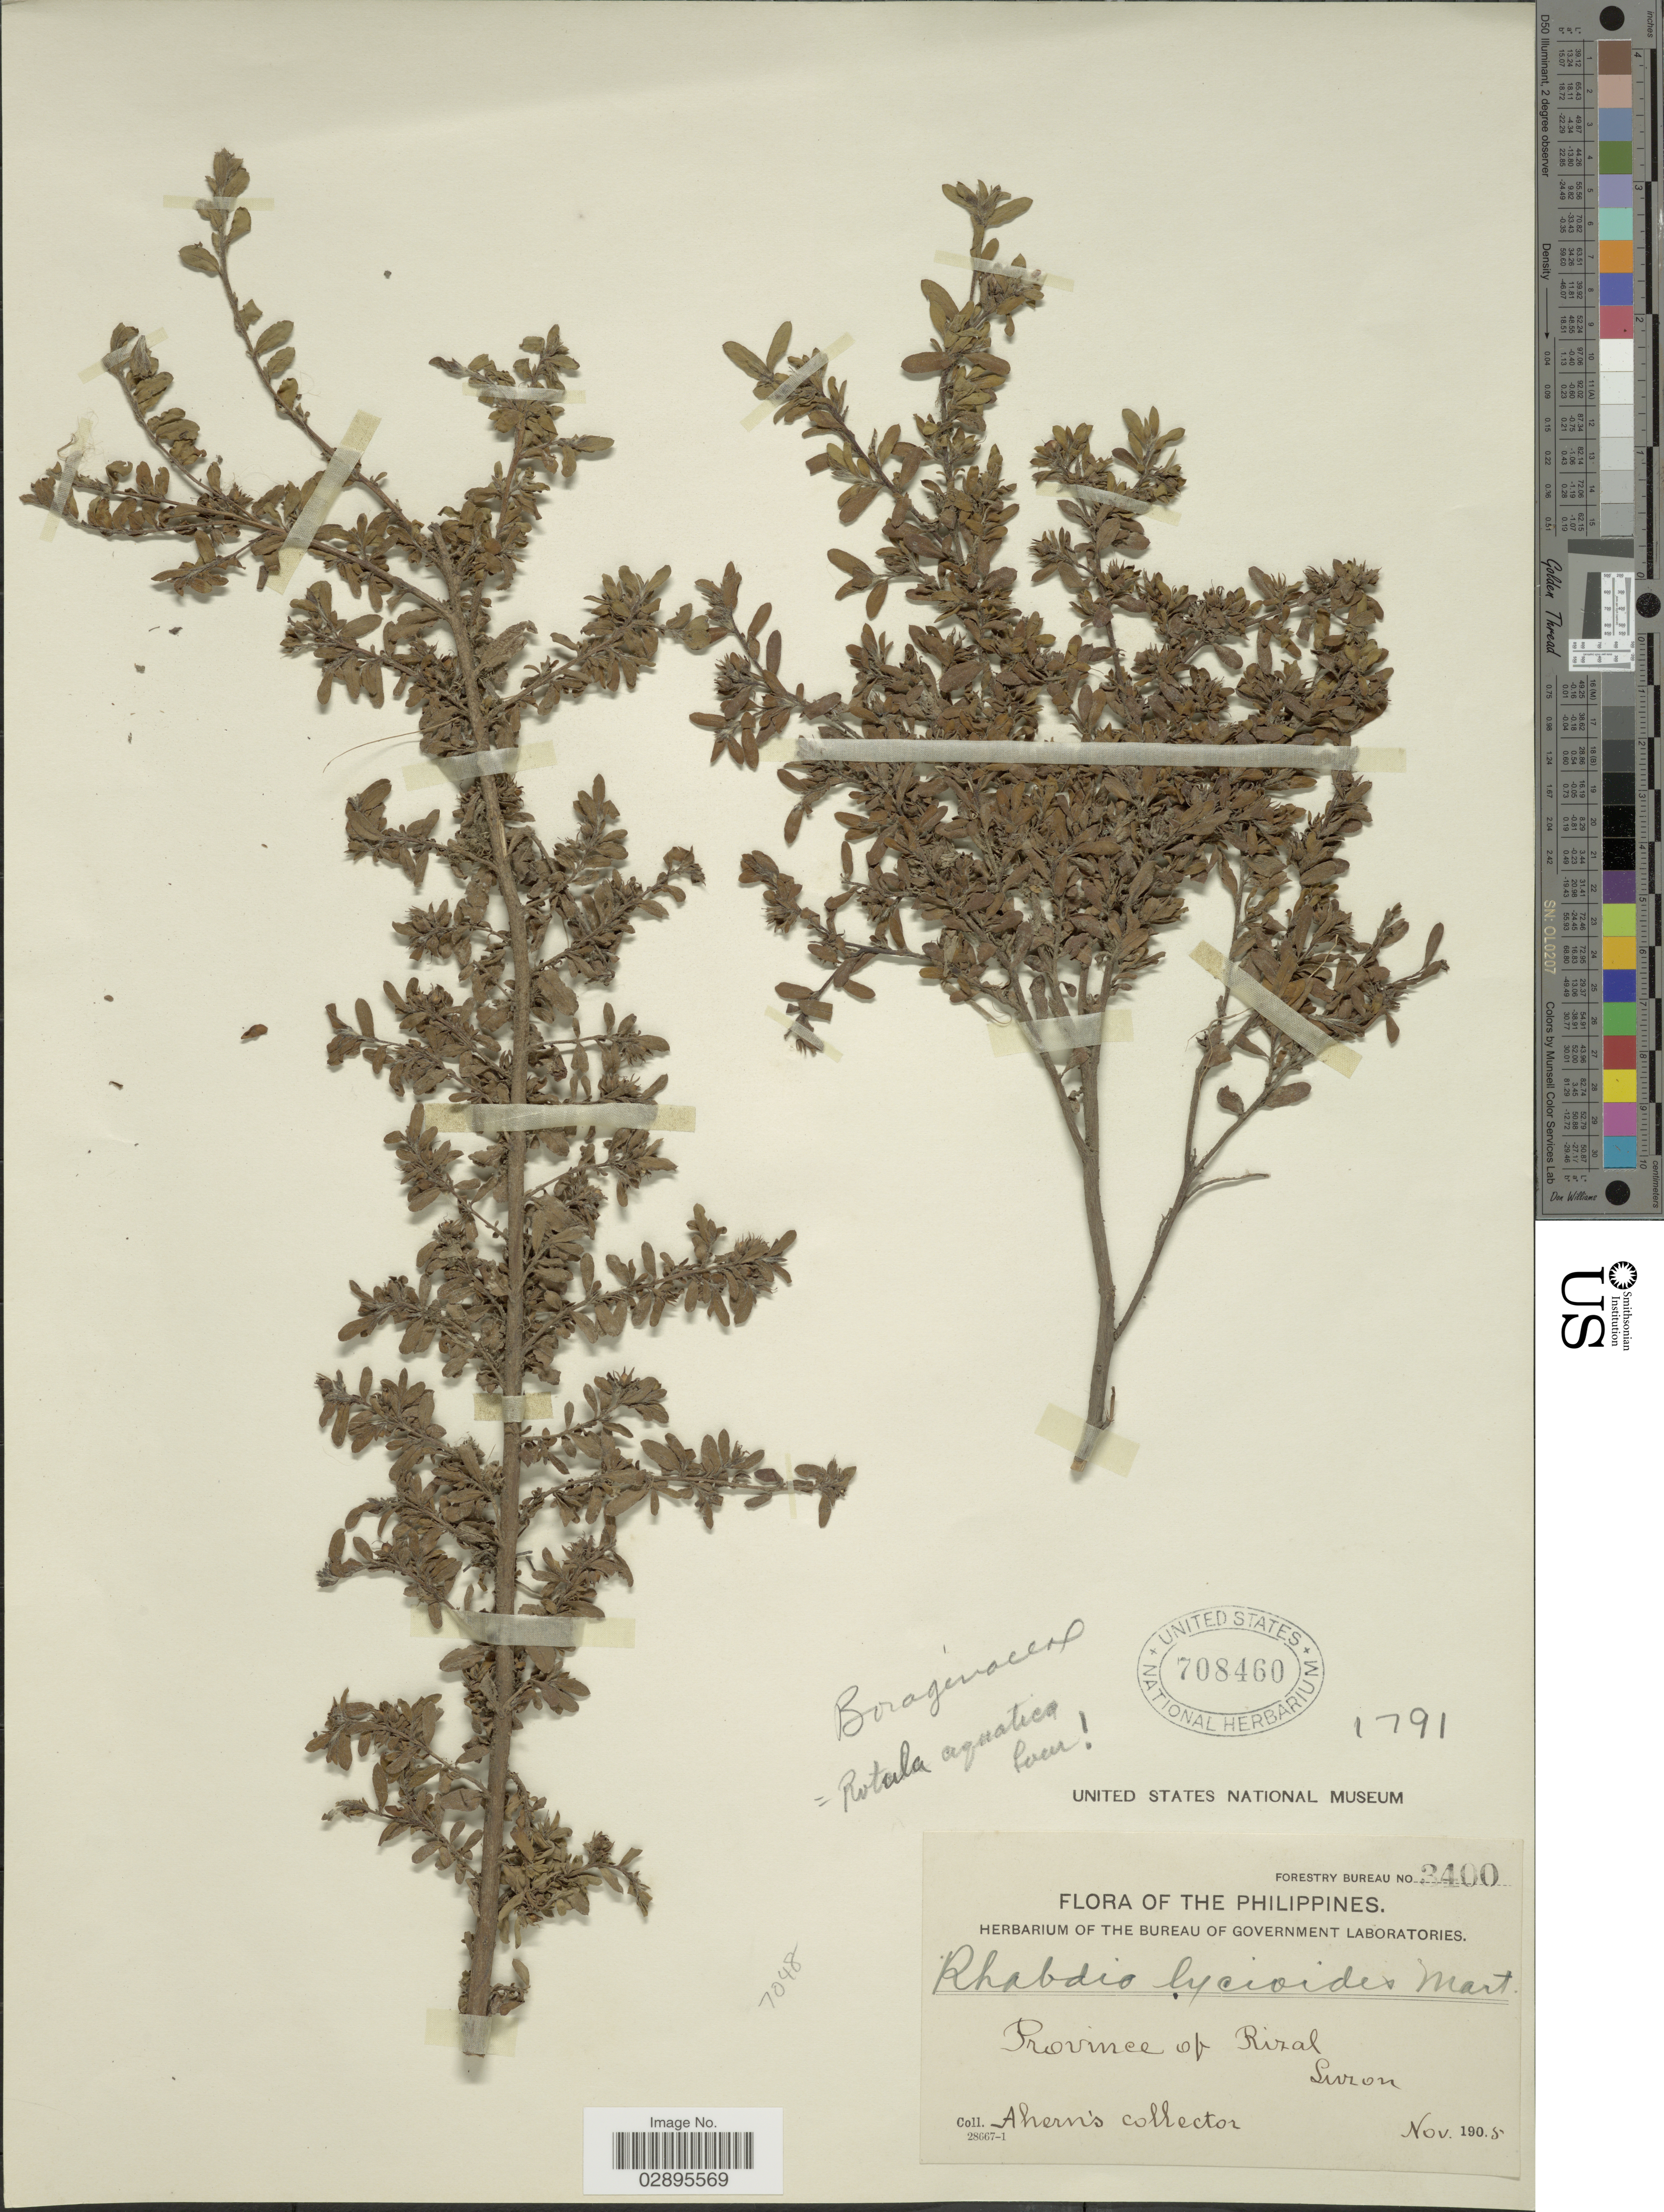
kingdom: Plantae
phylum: Tracheophyta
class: Magnoliopsida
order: Boraginales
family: Ehretiaceae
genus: Ehretia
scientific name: Ehretia aquatica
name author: (Lour.) Gottschling & Hilger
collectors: Ahern's collector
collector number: Forestry Bureau 3400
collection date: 1905-11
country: Philippines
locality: Province of Rizal, Luzon.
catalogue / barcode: US 708460